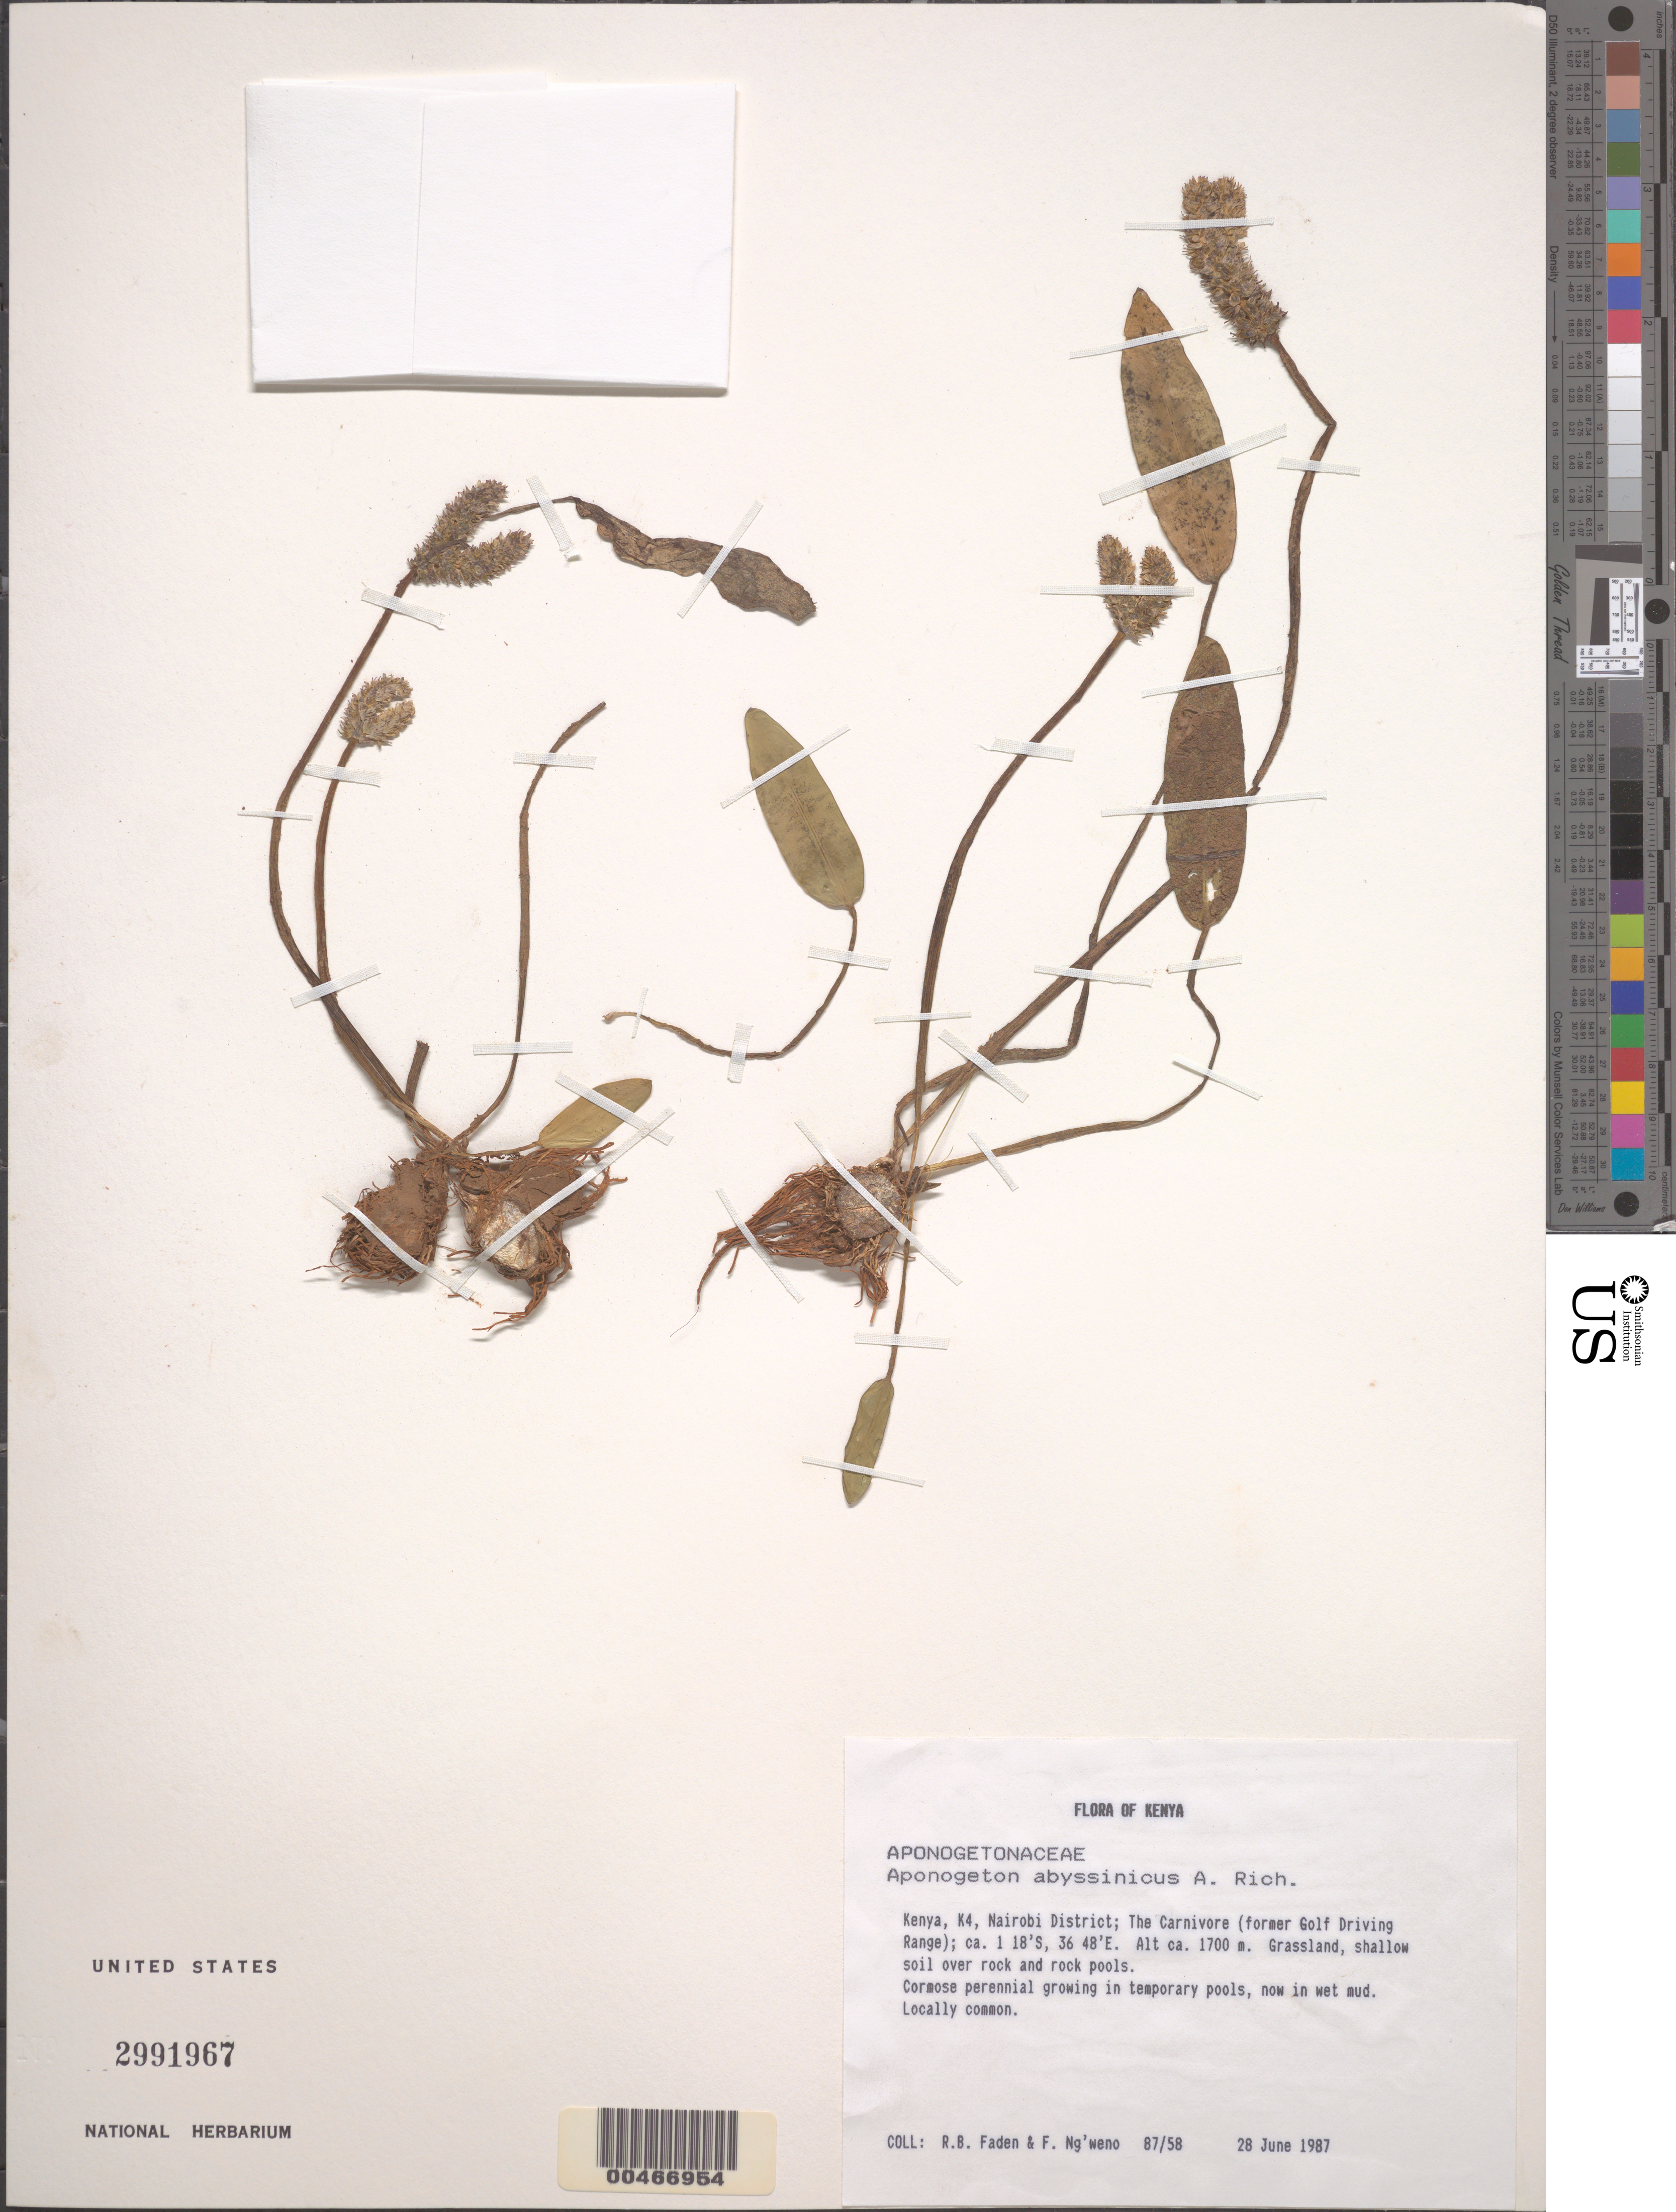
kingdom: Plantae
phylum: Tracheophyta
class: Liliopsida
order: Alismatales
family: Aponogetonaceae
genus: Aponogeton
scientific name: Aponogeton junceus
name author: Lehm.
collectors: R. B. Faden & F. Ng'weno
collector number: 87/58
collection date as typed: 28 Jun 1987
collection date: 1987-06-28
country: Kenya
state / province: Nairobi Area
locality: K4 the canivor grassland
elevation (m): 1700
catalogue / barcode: US 2991967